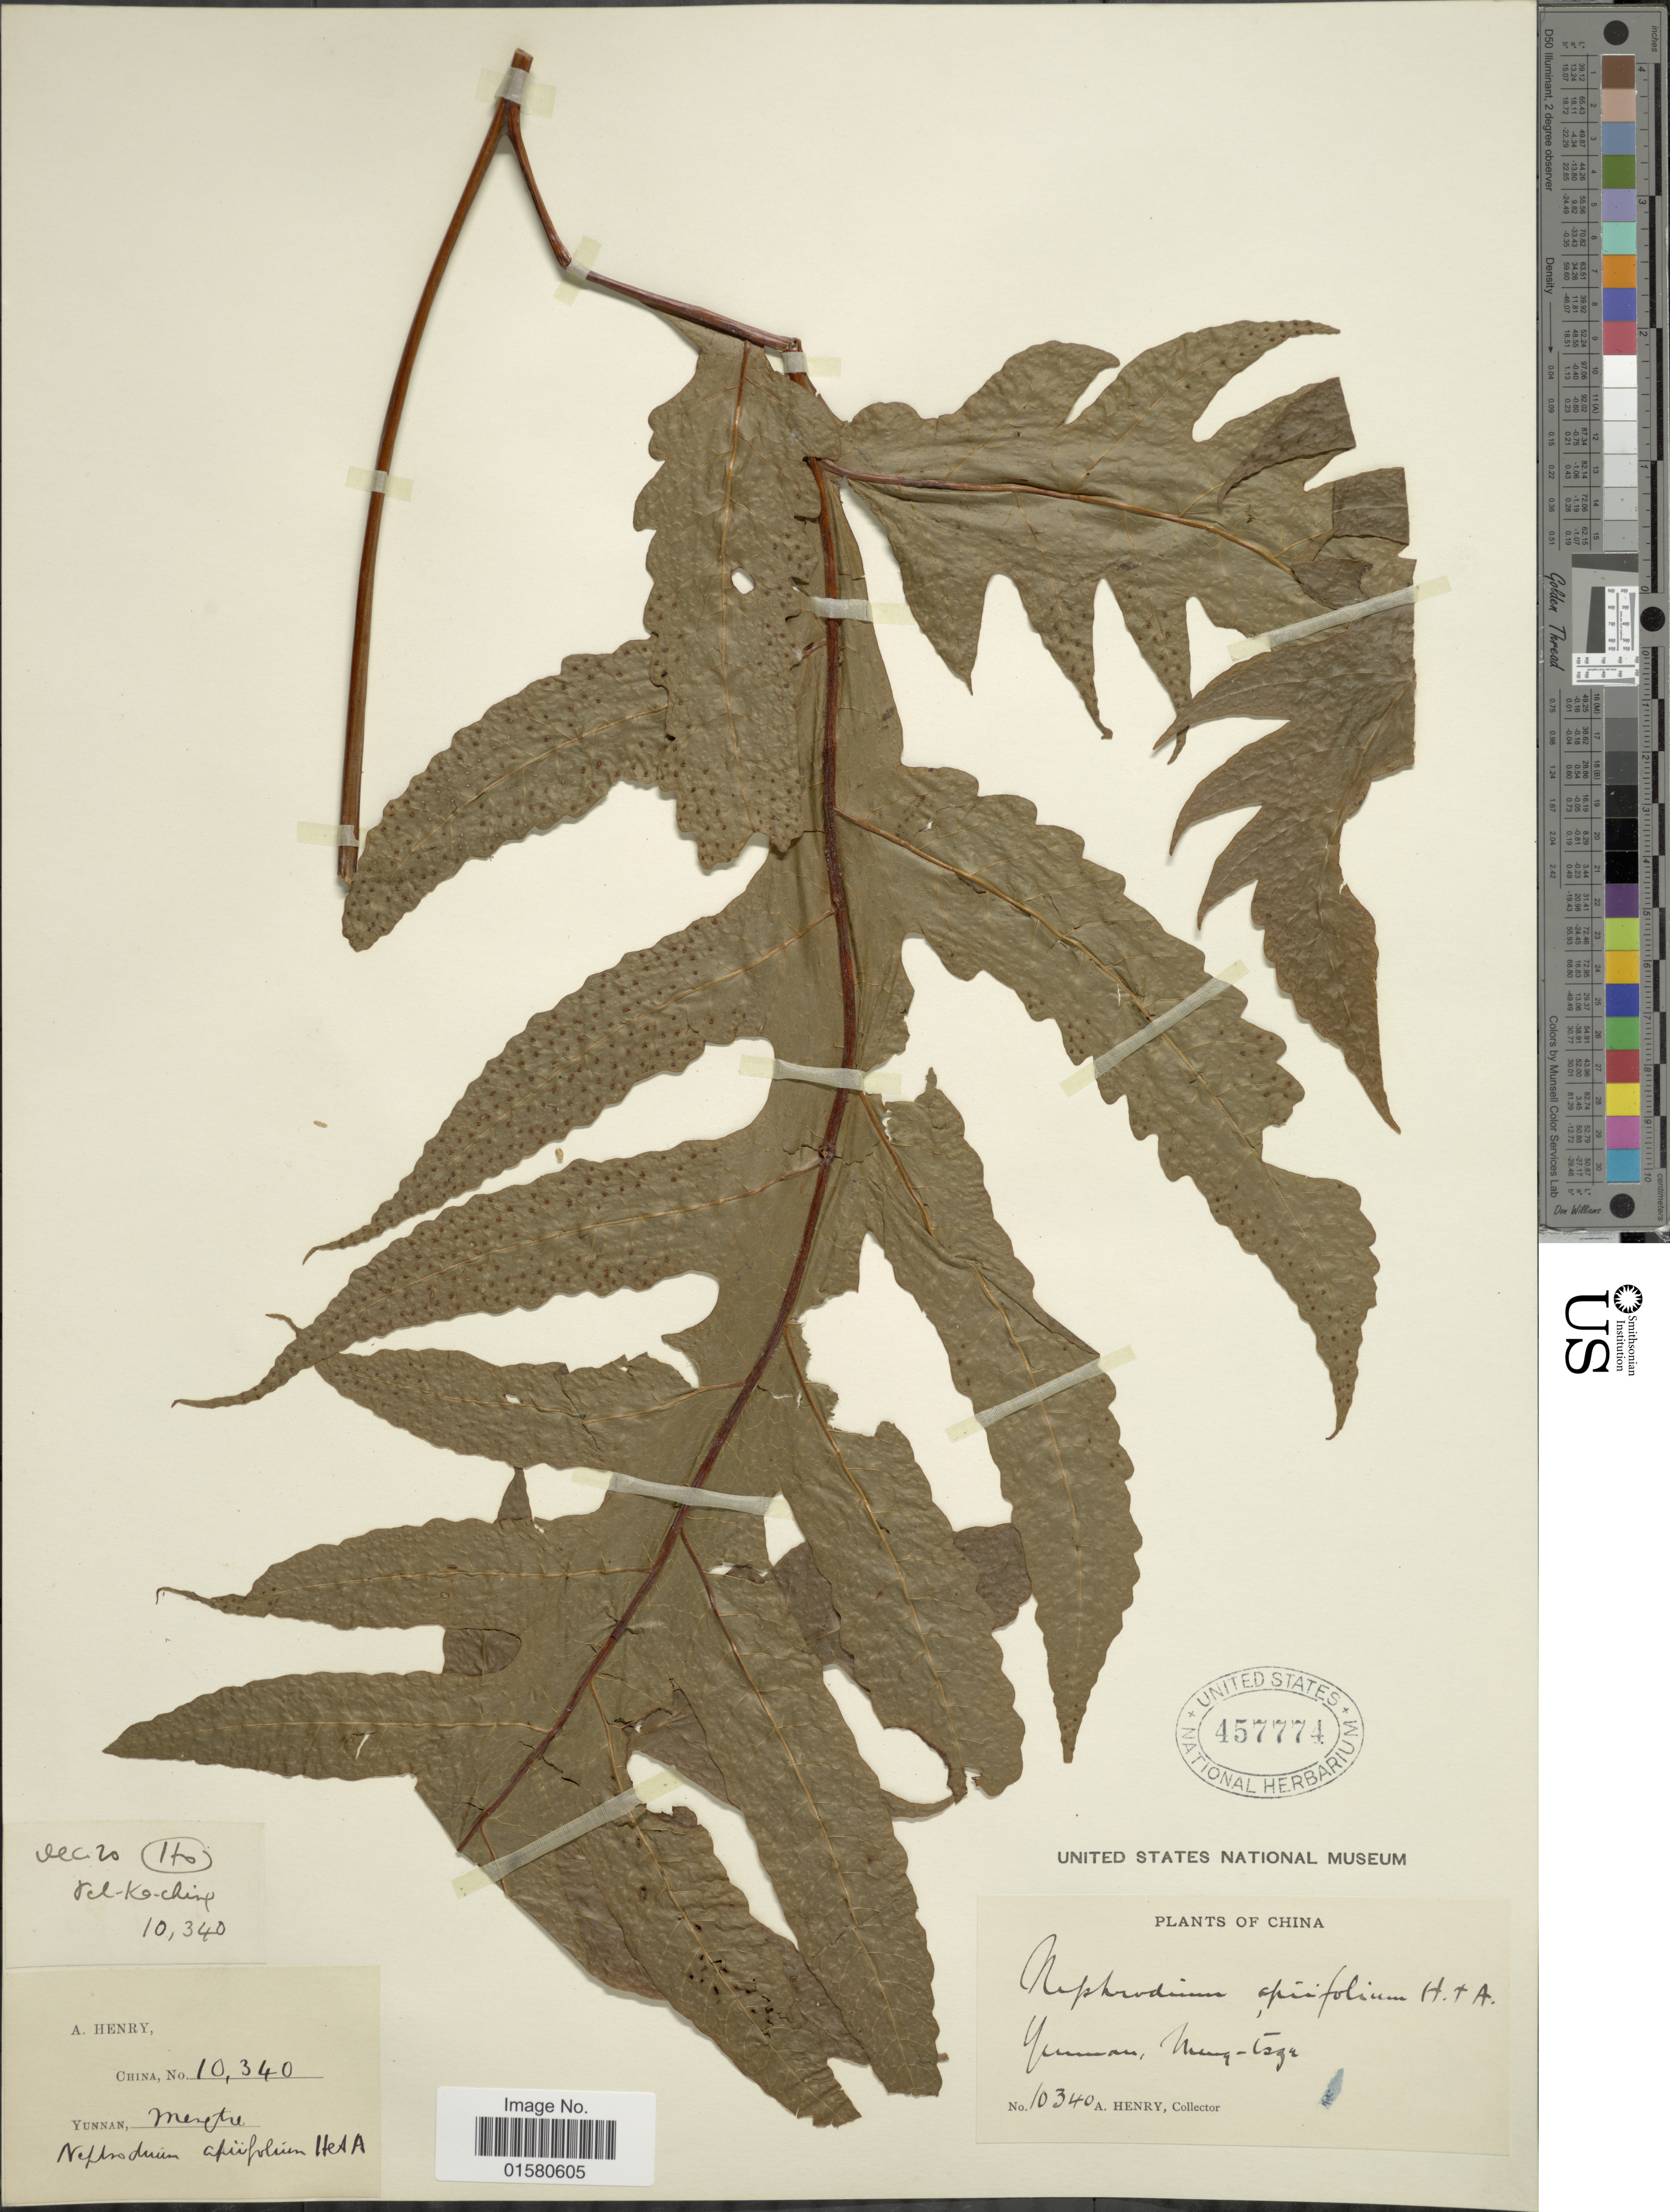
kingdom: Plantae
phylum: Tracheophyta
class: Polypodiopsida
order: Polypodiales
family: Tectariaceae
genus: Tectaria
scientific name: Tectaria yunnanensis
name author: (Baker) Ching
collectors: A. Henry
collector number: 10340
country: China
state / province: Yunnan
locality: Mengtze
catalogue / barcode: US 457774